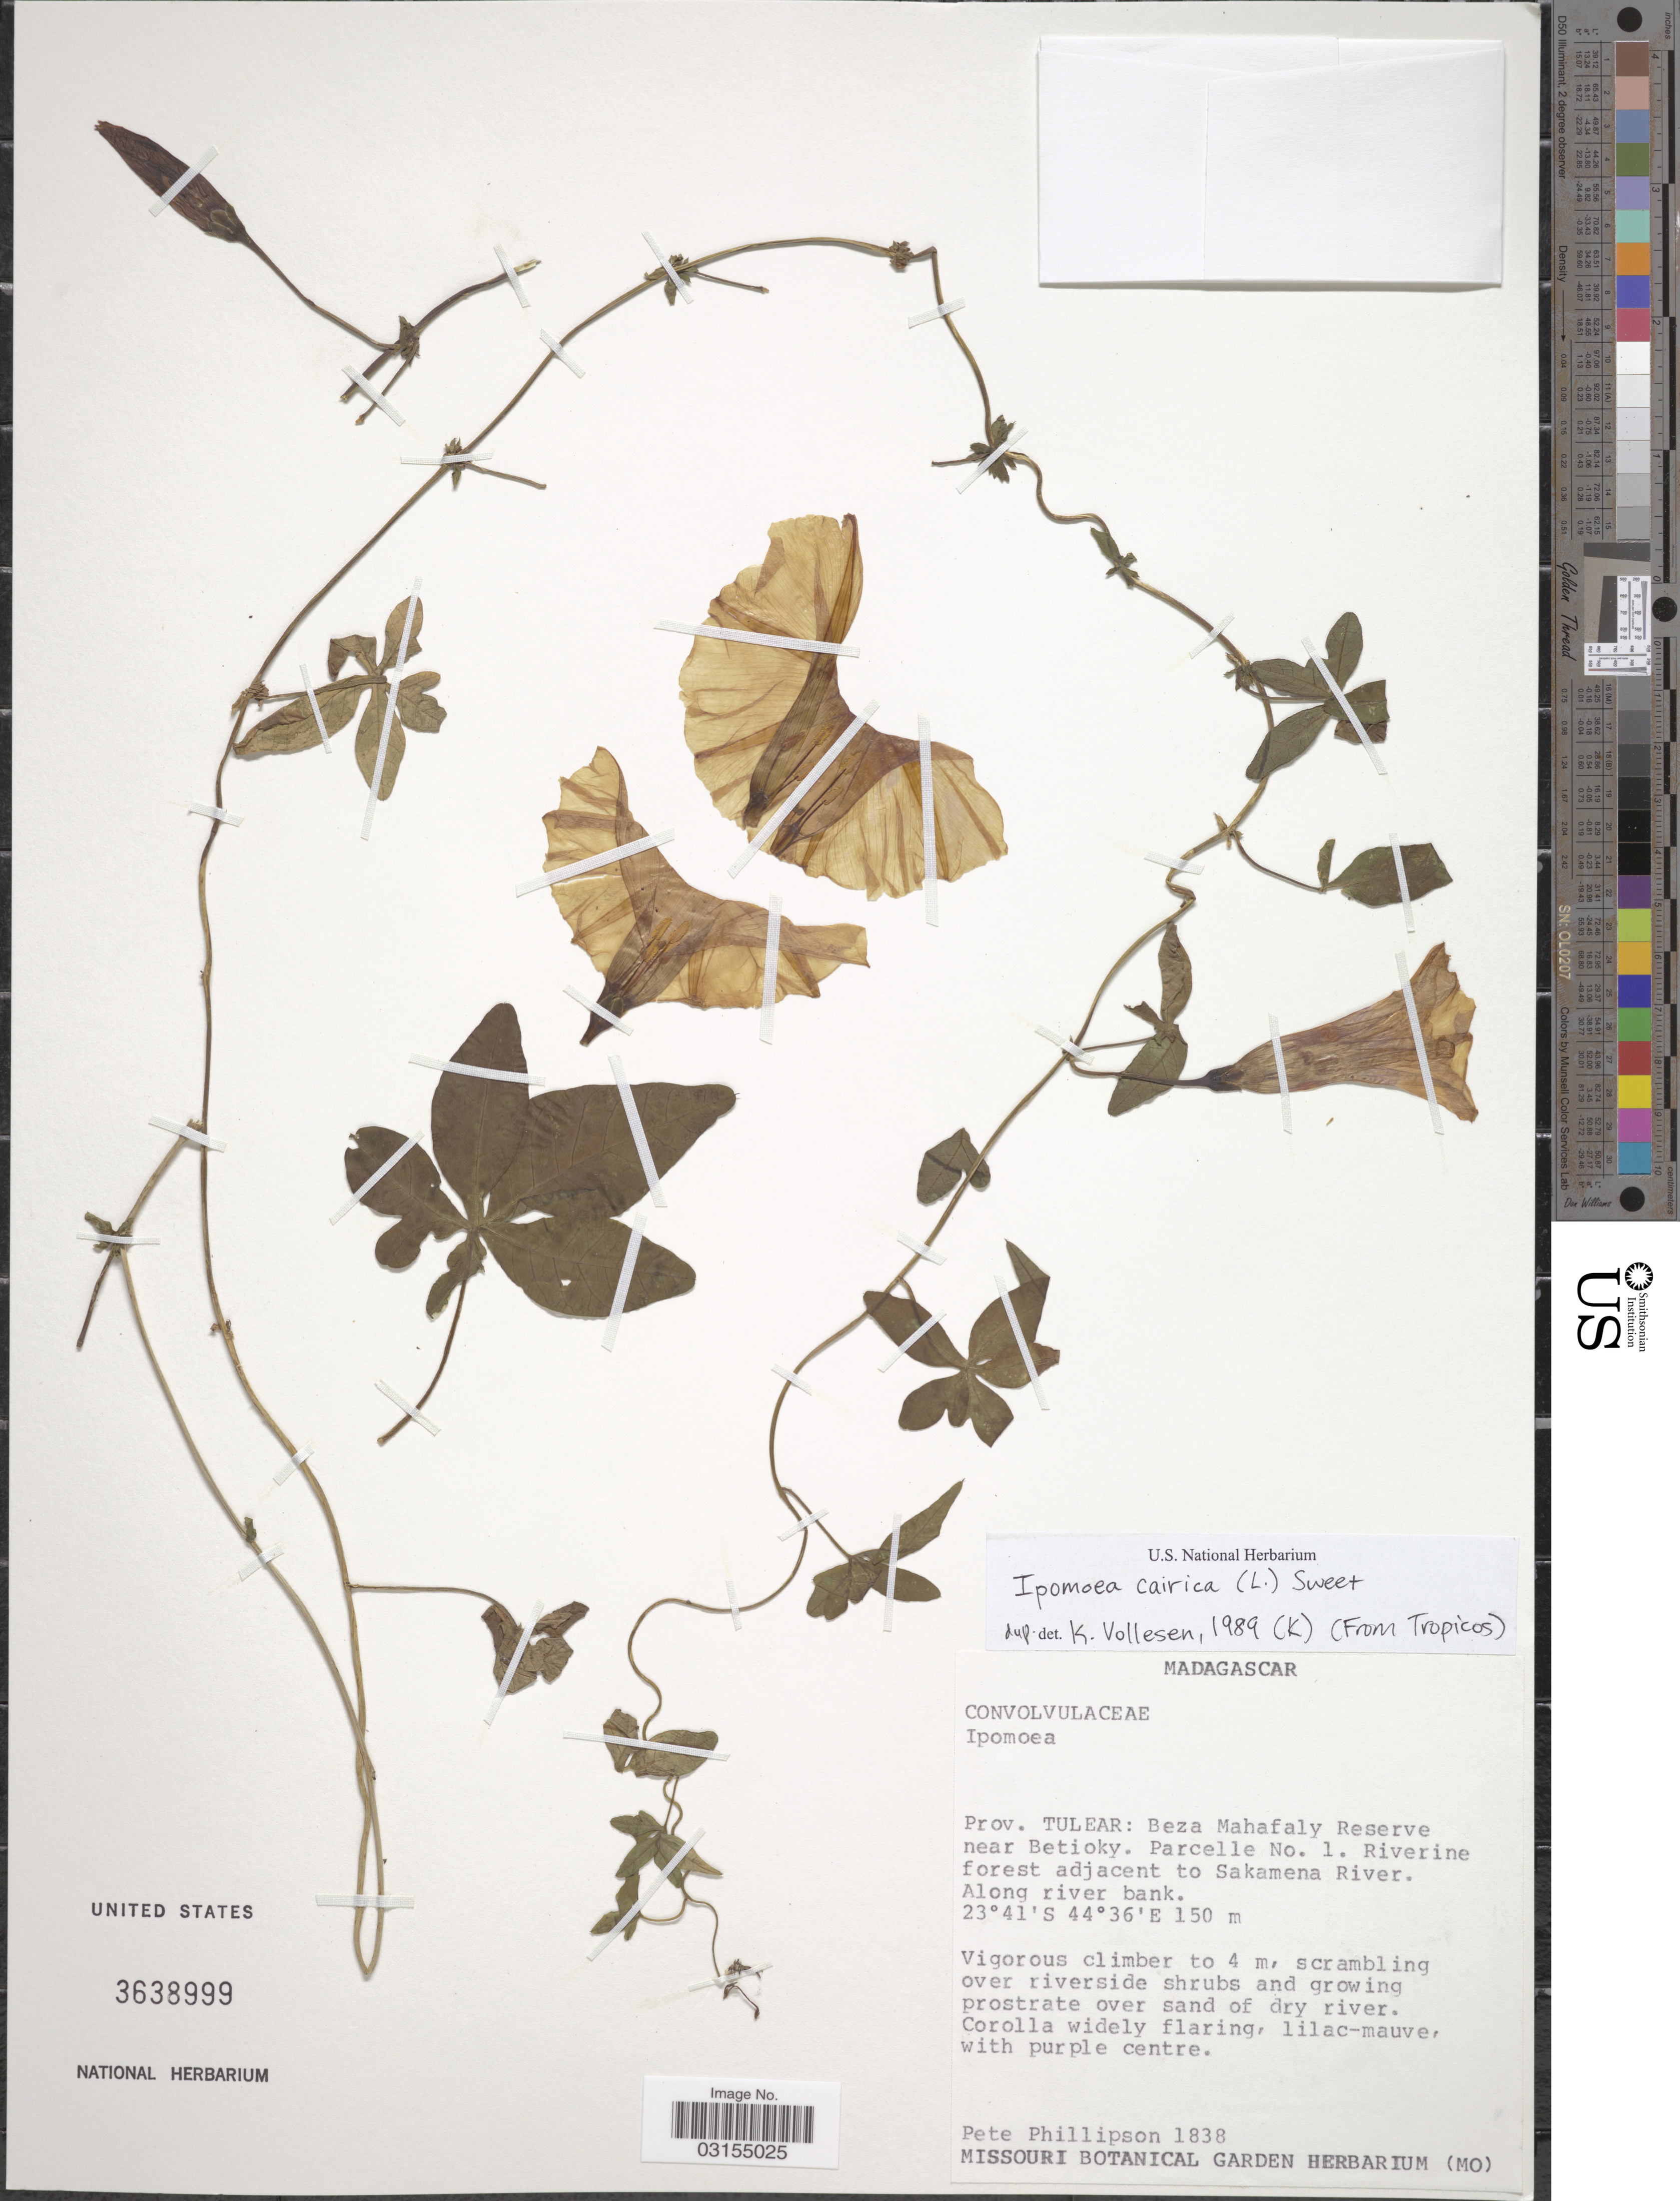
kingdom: Plantae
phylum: Tracheophyta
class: Magnoliopsida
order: Solanales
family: Convolvulaceae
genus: Ipomoea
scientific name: Ipomoea cairica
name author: (L.) Sweet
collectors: P. B. Phillipson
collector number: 1838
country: Madagascar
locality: Prov. Tulear: Beza Mahafaly Reserve near Betioky. Parcelle No. 1. Riverine forest to Sakamena River. Along river bank.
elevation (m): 150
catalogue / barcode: US 3638999